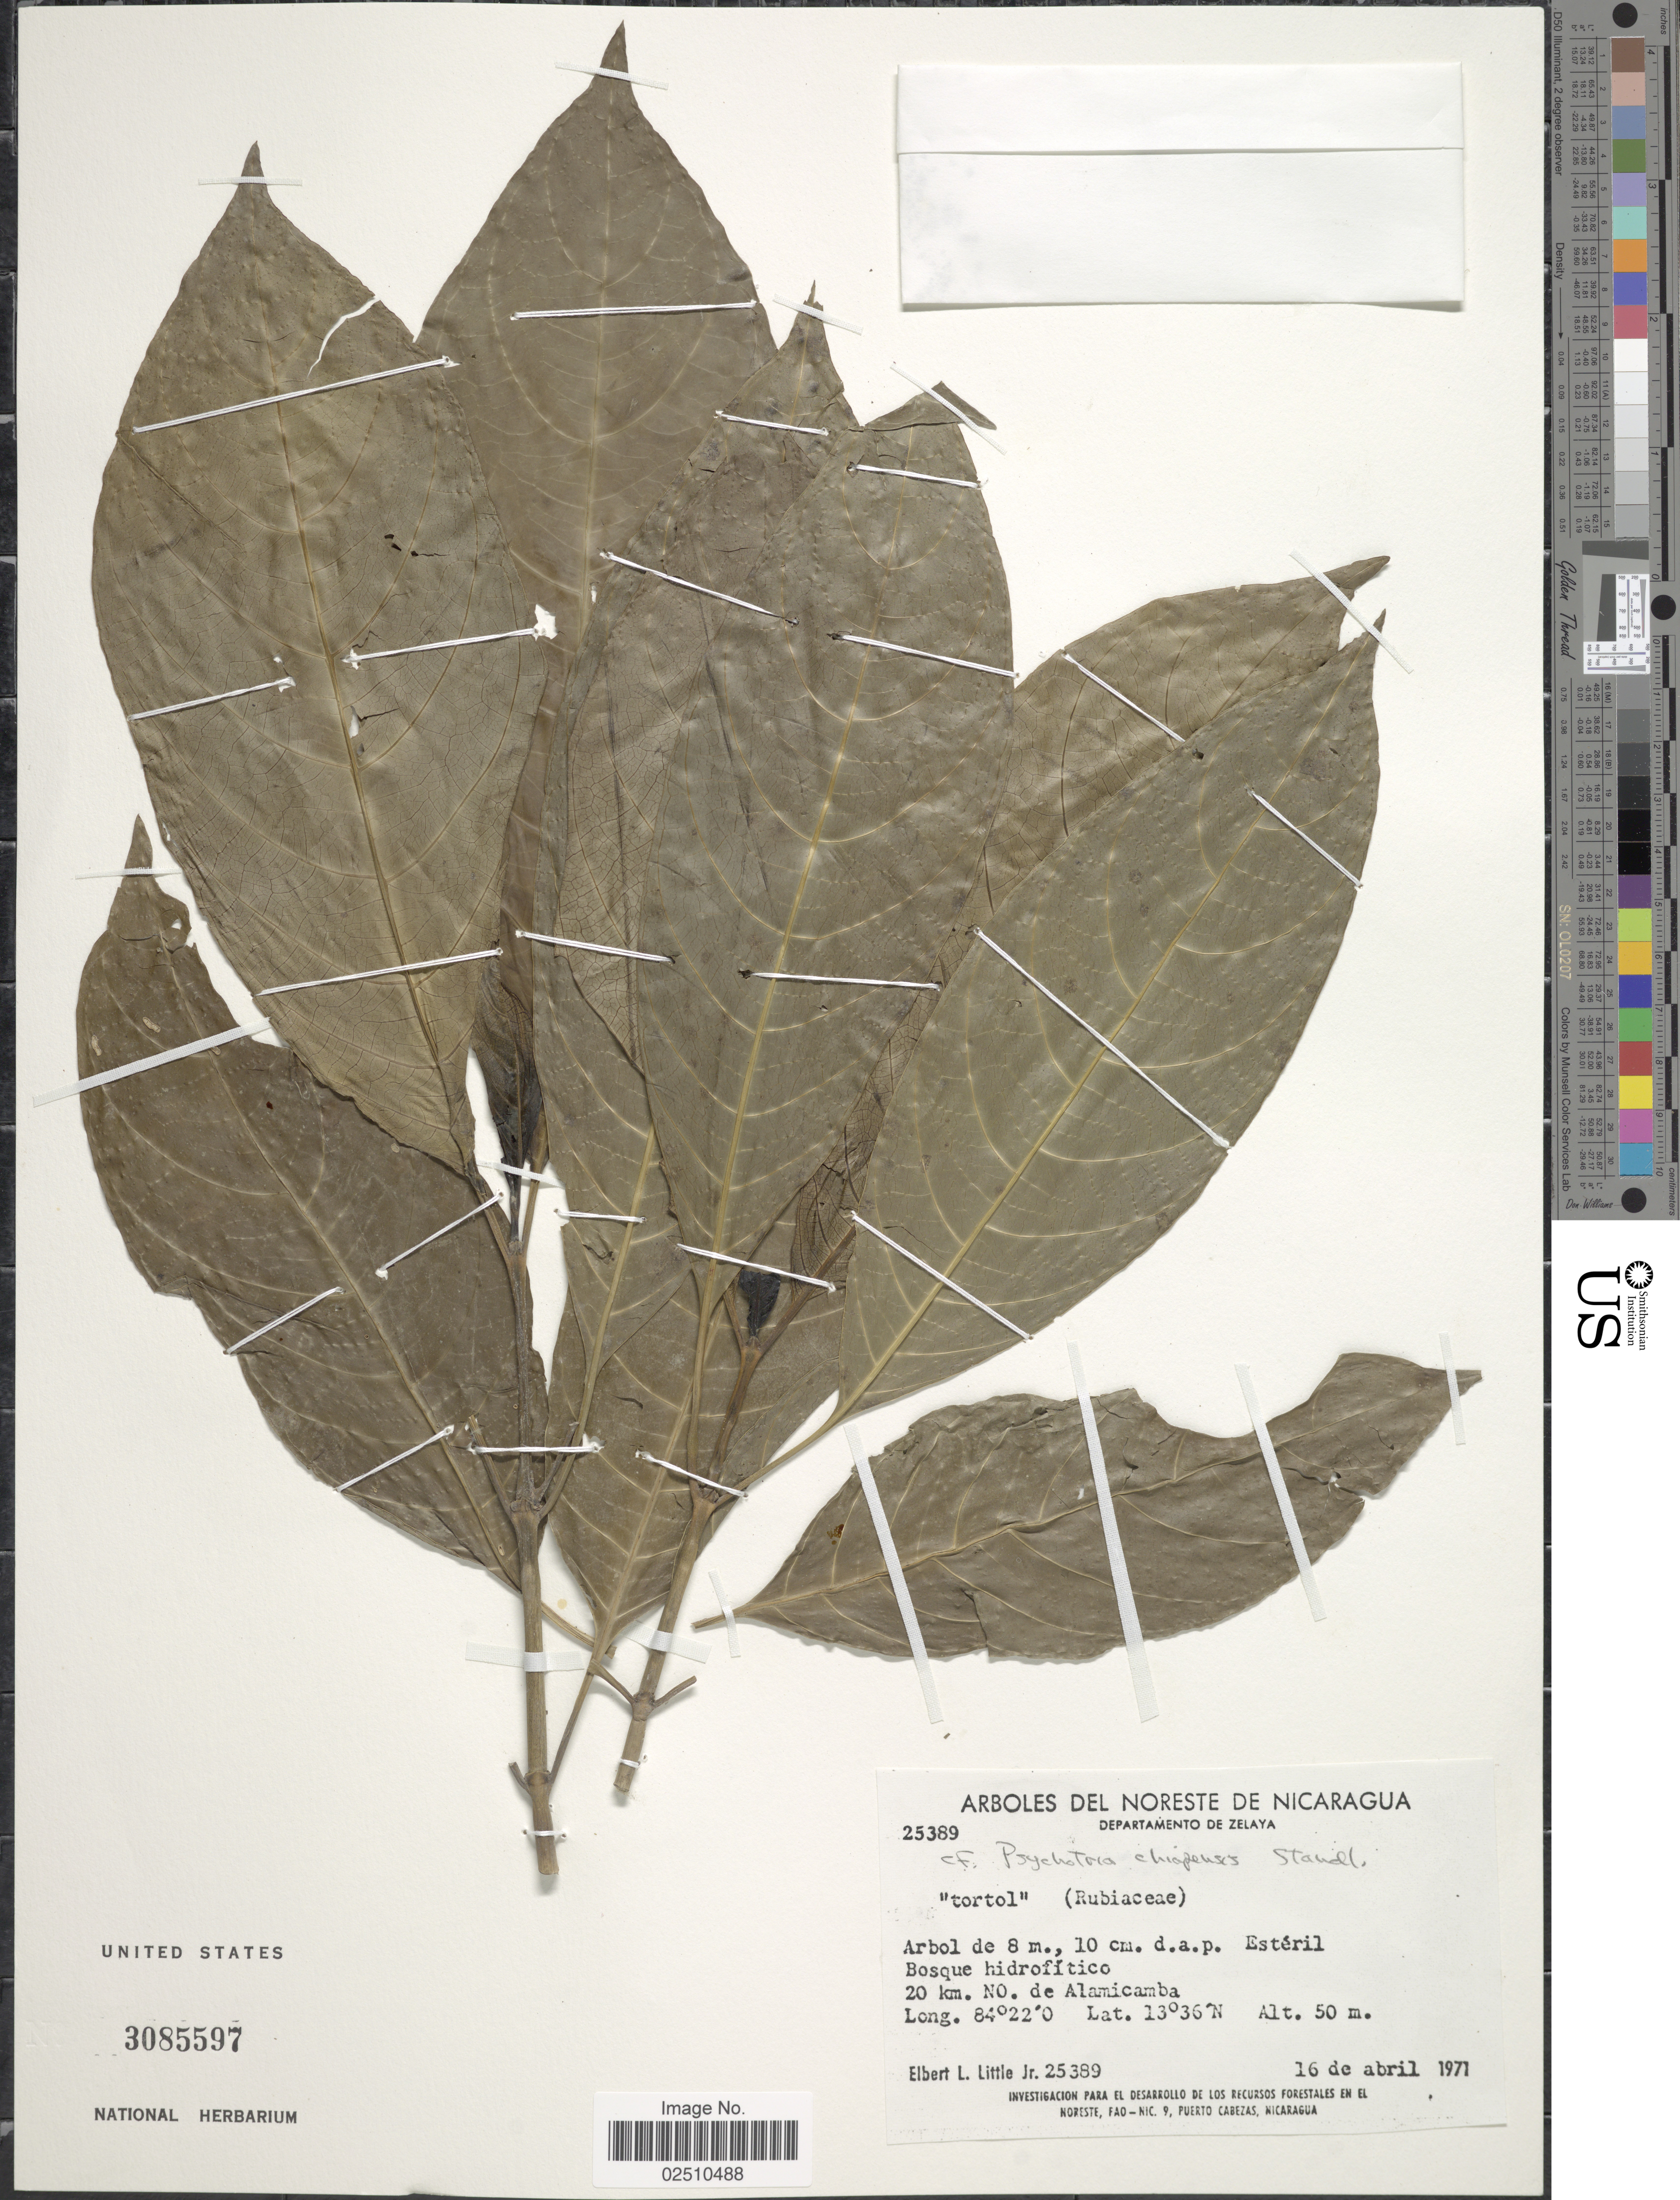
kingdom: Plantae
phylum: Tracheophyta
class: Magnoliopsida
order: Gentianales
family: Rubiaceae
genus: Psychotria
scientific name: Psychotria chiapensis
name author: Standl.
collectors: E. L. Little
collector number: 25389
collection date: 1971-04-16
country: Nicaragua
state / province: Atlantico Norte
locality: Noreste de Nicaragua, Departamento Zelaya, 20 km No de Alamicamba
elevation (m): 50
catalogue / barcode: US 3085597